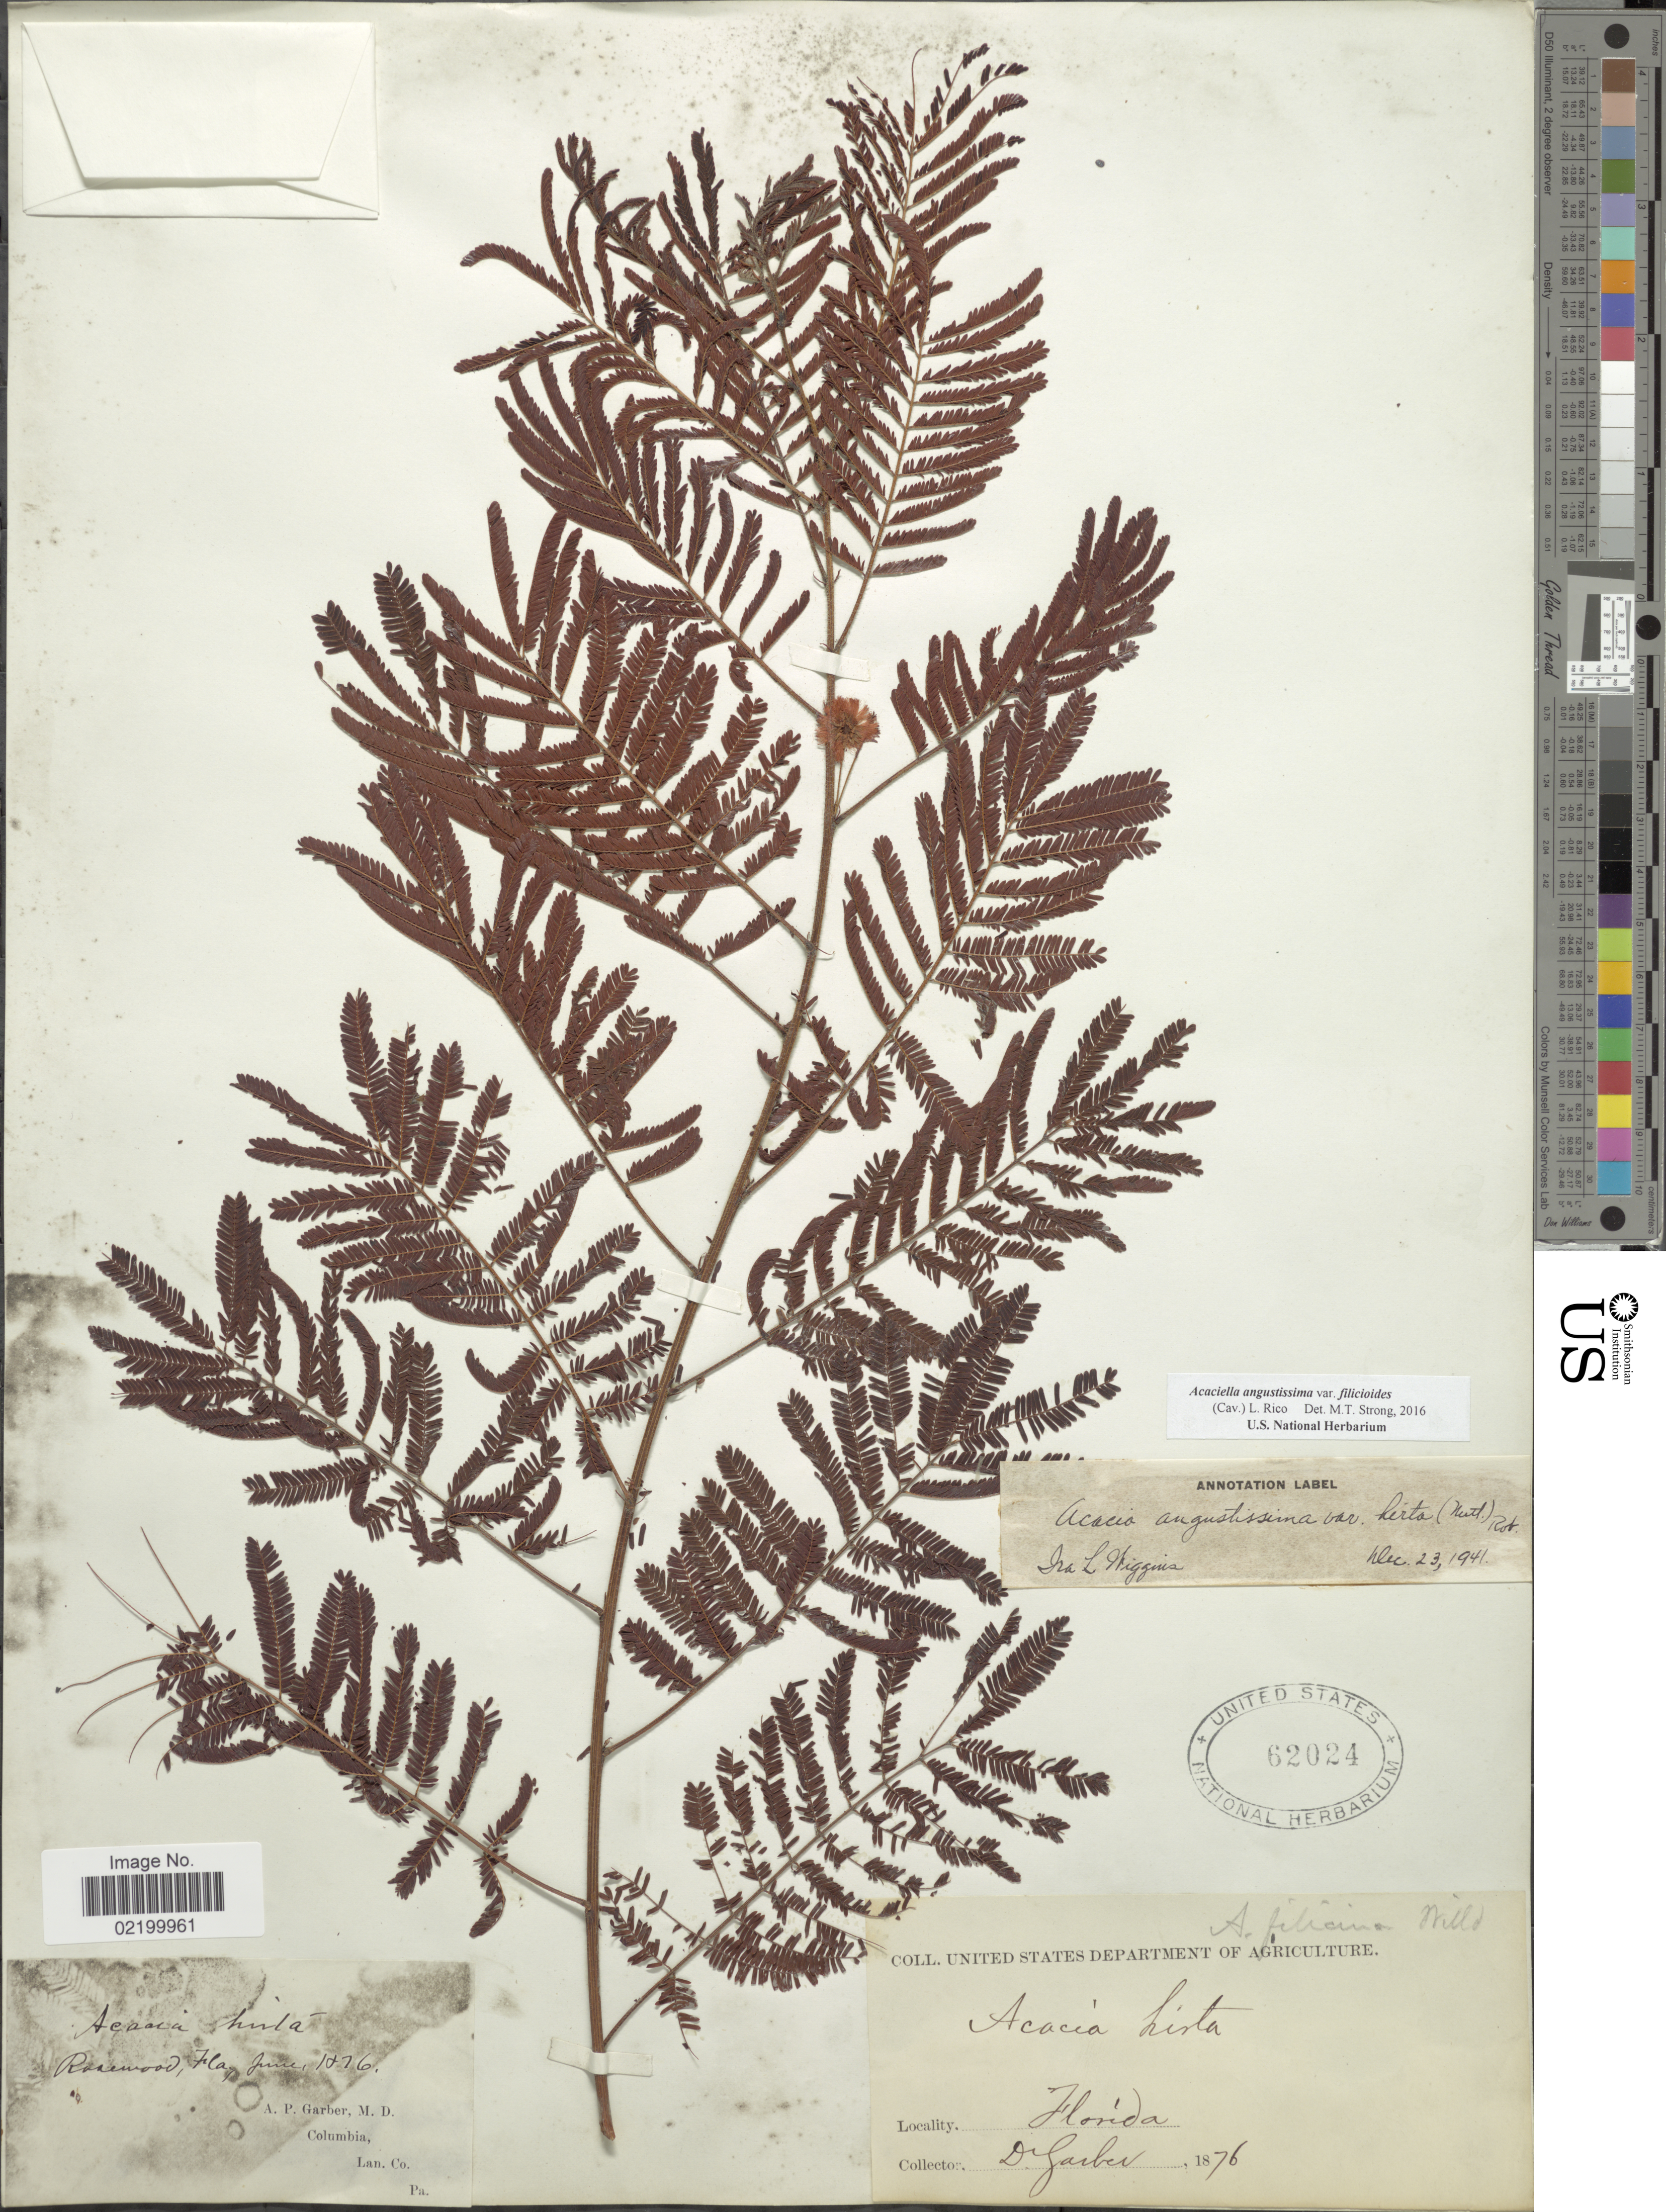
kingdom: Plantae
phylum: Tracheophyta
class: Magnoliopsida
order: Fabales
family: Fabaceae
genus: Acaciella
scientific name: Acaciella angustissima var. filicioides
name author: (Cav.) L. Rico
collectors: A. P. Garber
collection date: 1876-06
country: United States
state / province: Florida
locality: Rosewood, Fla.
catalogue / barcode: US 62024